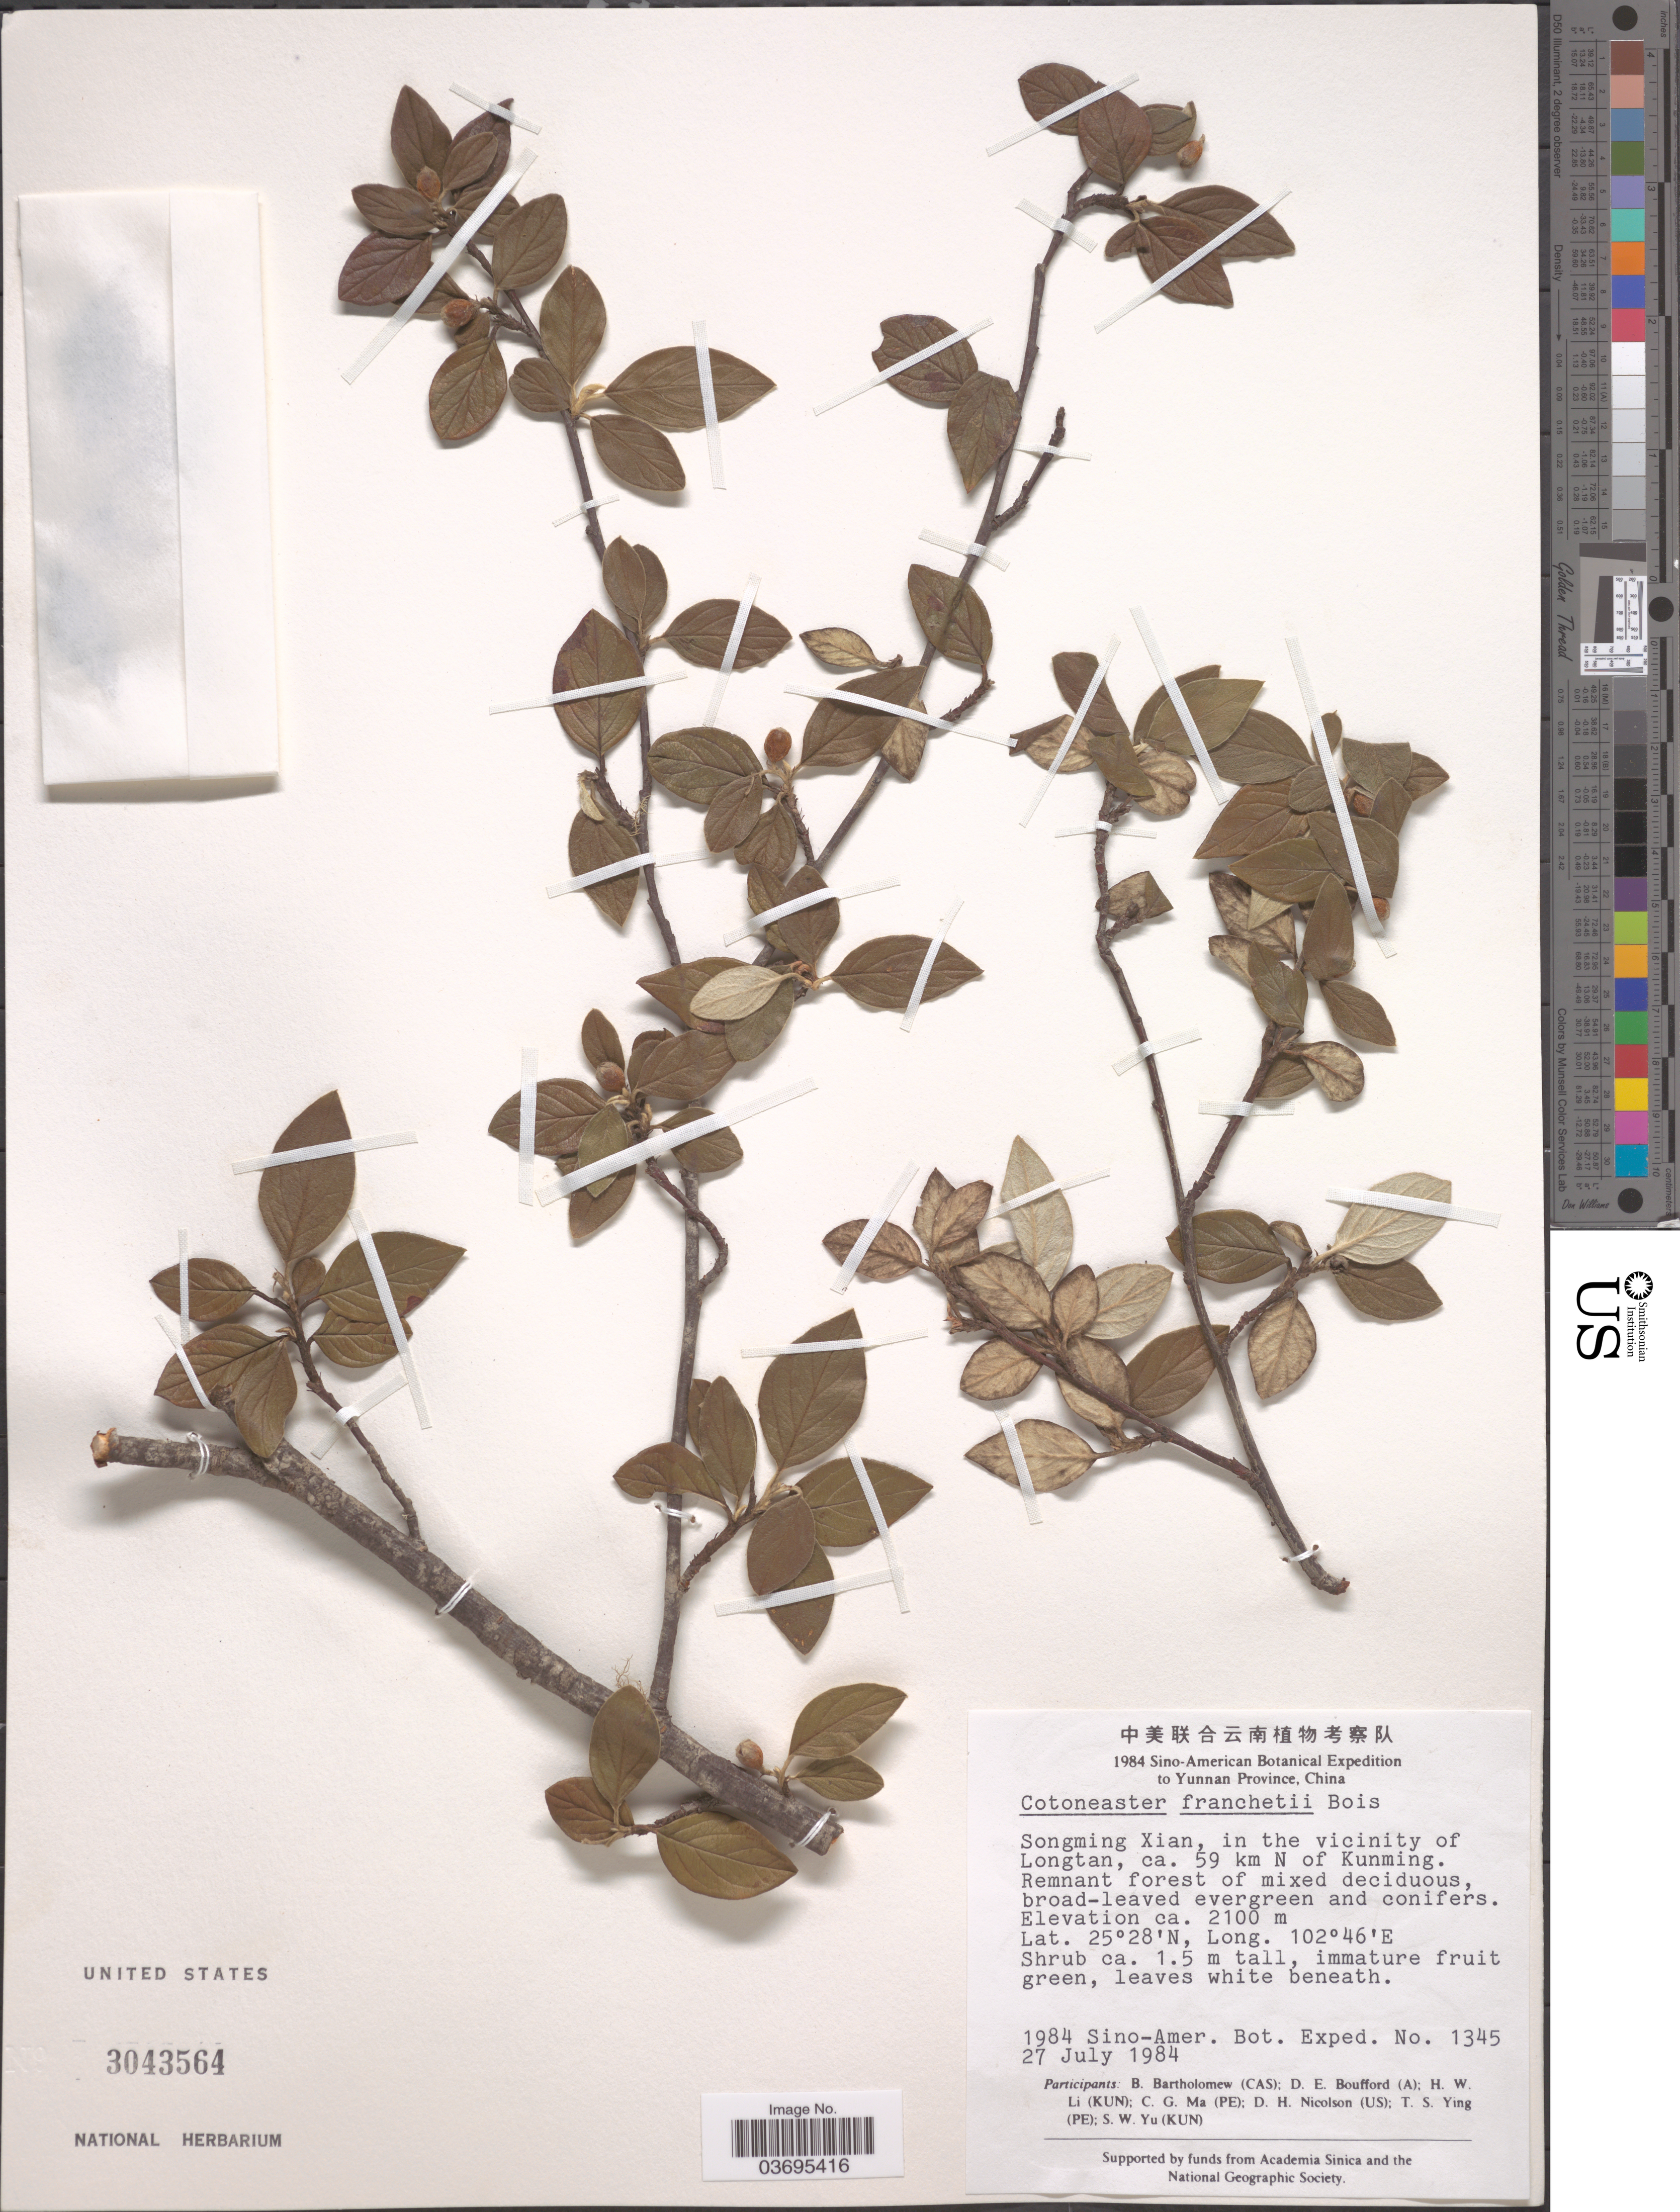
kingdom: Plantae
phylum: Tracheophyta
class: Magnoliopsida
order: Rosales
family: Rosaceae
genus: Cotoneaster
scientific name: Cotoneaster franchetii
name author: Bois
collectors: Sino-Amer. Bot. Exped. 1984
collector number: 1345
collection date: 1984-07-27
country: China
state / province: Yunnan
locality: Songming Xian, in the vicinity of Longtan, ca. 59 km N of Kunming.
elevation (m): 2100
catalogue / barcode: US 3043564